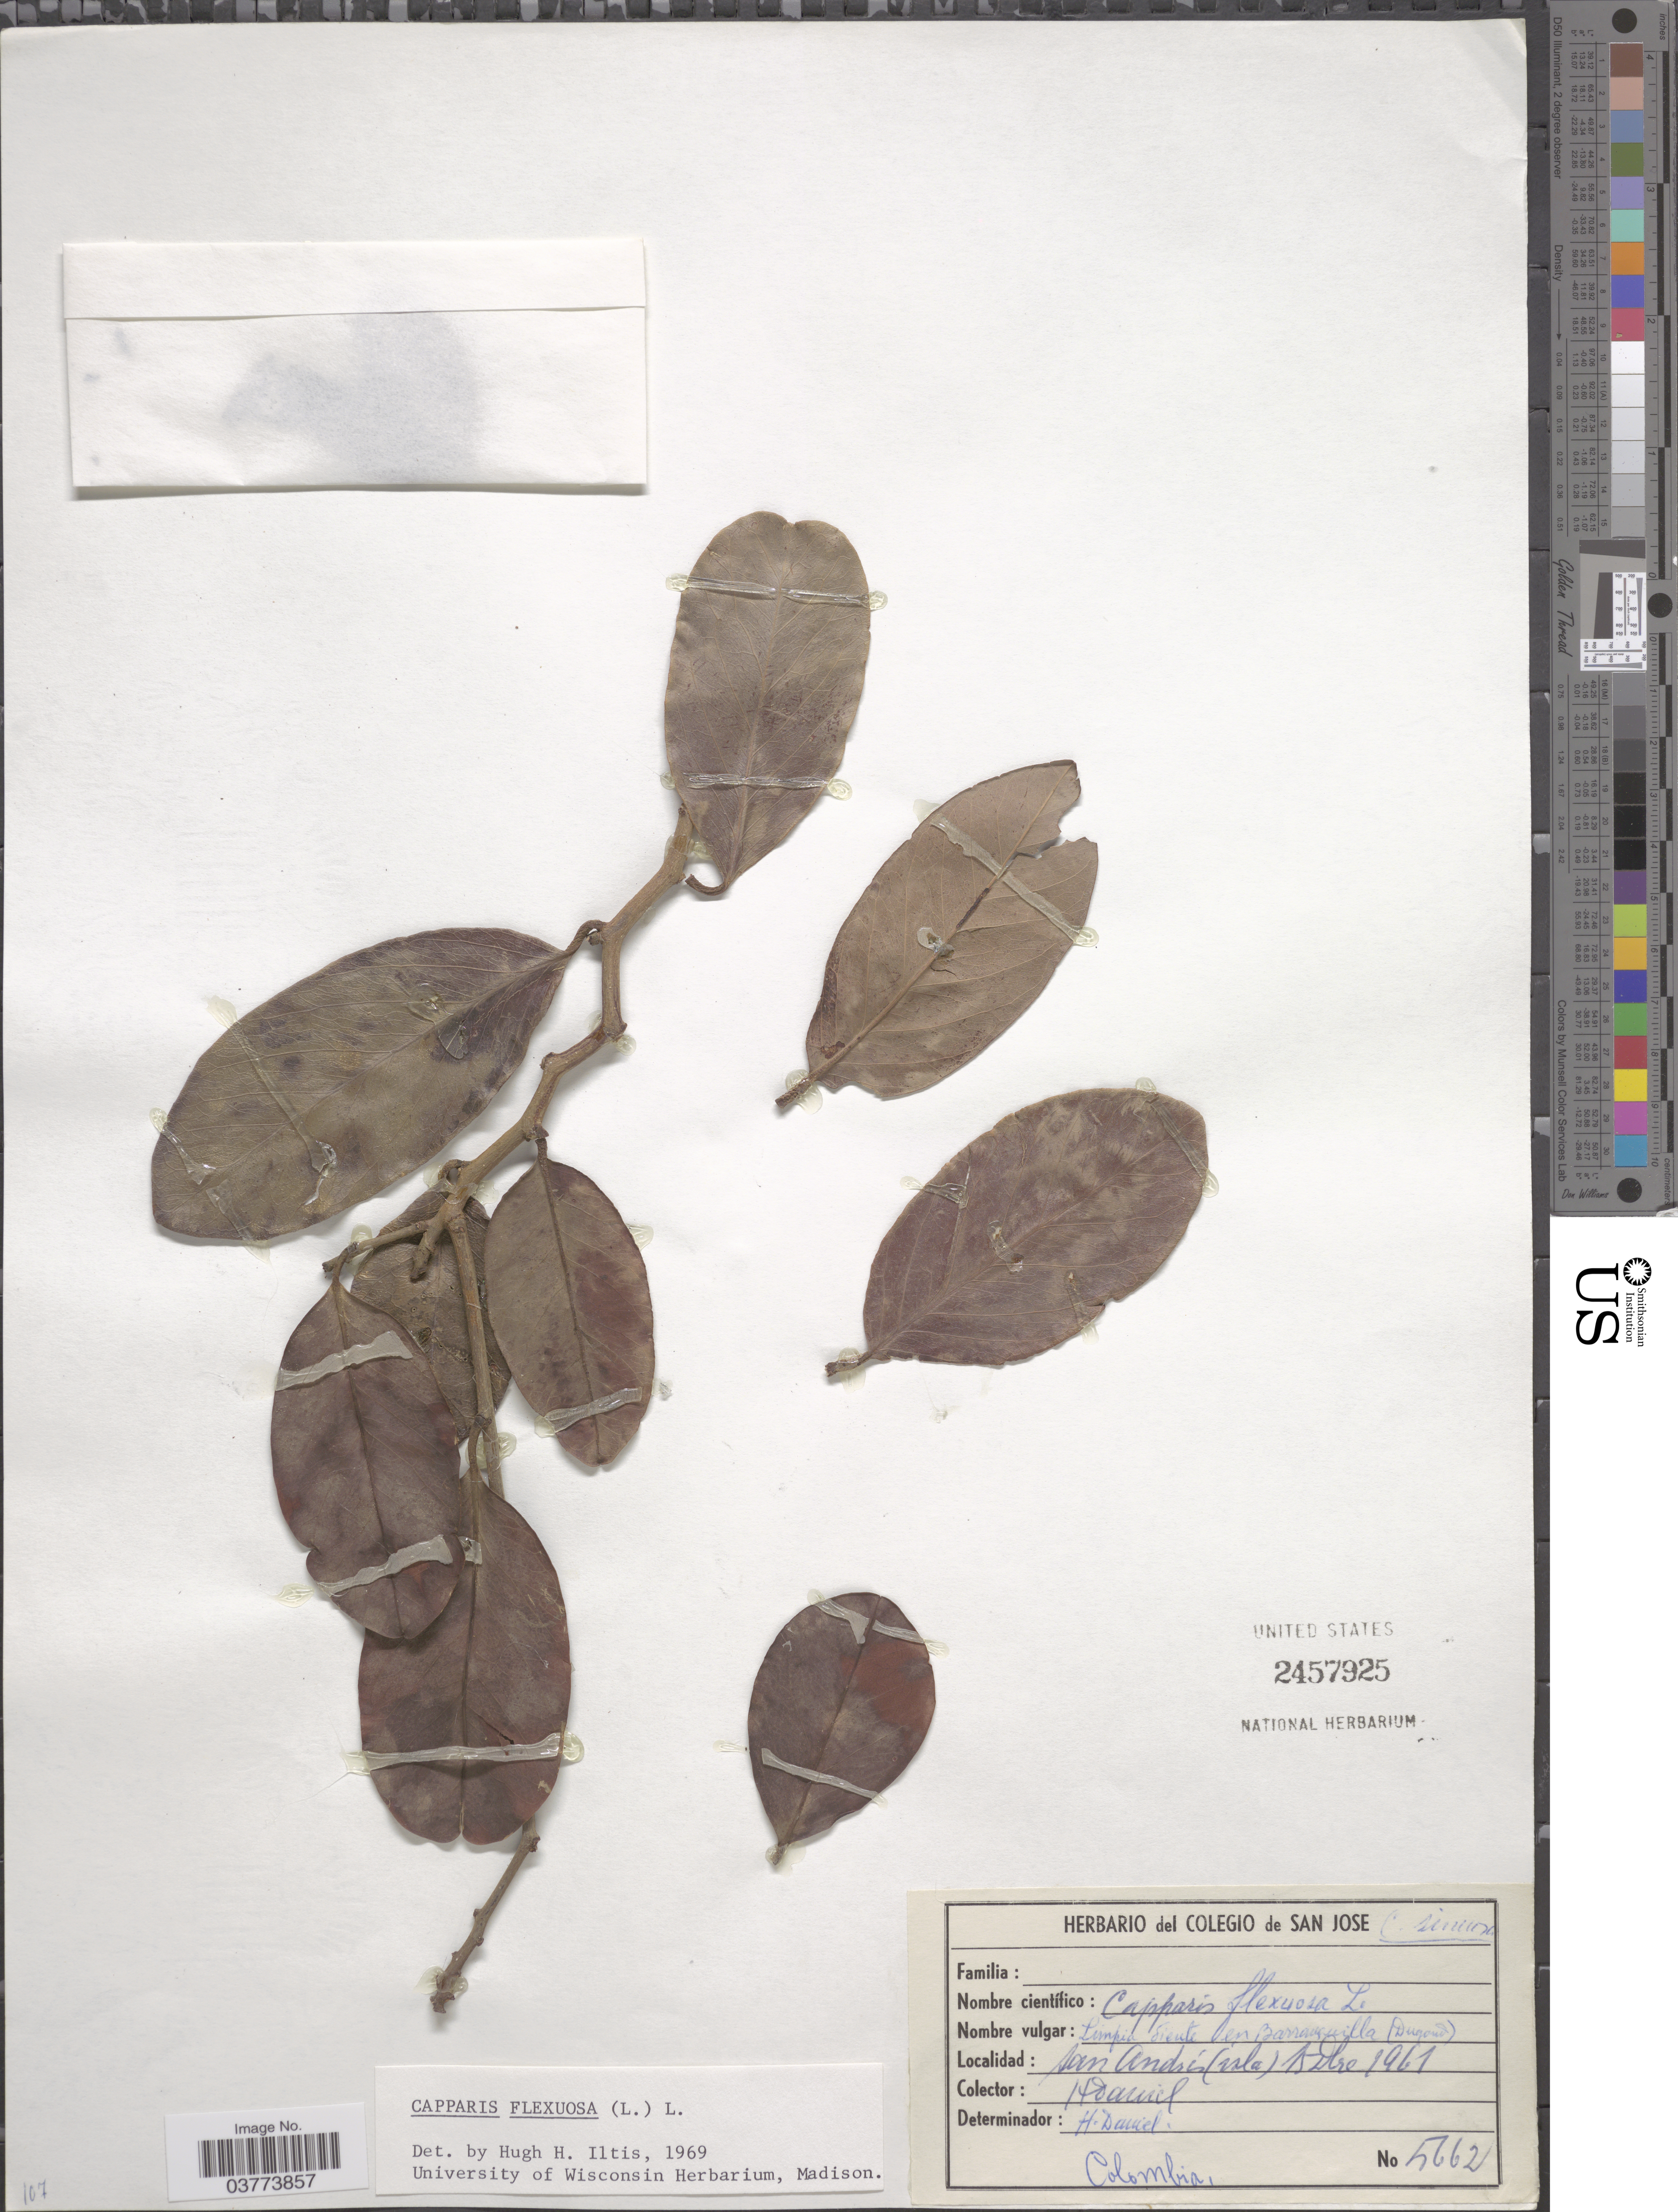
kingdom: Plantae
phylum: Tracheophyta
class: Magnoliopsida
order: Brassicales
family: Capparaceae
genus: Cynophalla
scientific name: Cynophalla flexuosa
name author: (L.) J. Presl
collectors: H. Daniel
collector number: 5662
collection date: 1961-12-15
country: Colombia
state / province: San Andres y Providencia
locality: Limpia Sierte en Barranquilla (Dugand). [unsure placement] San Andres (isla).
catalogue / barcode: US 2457925